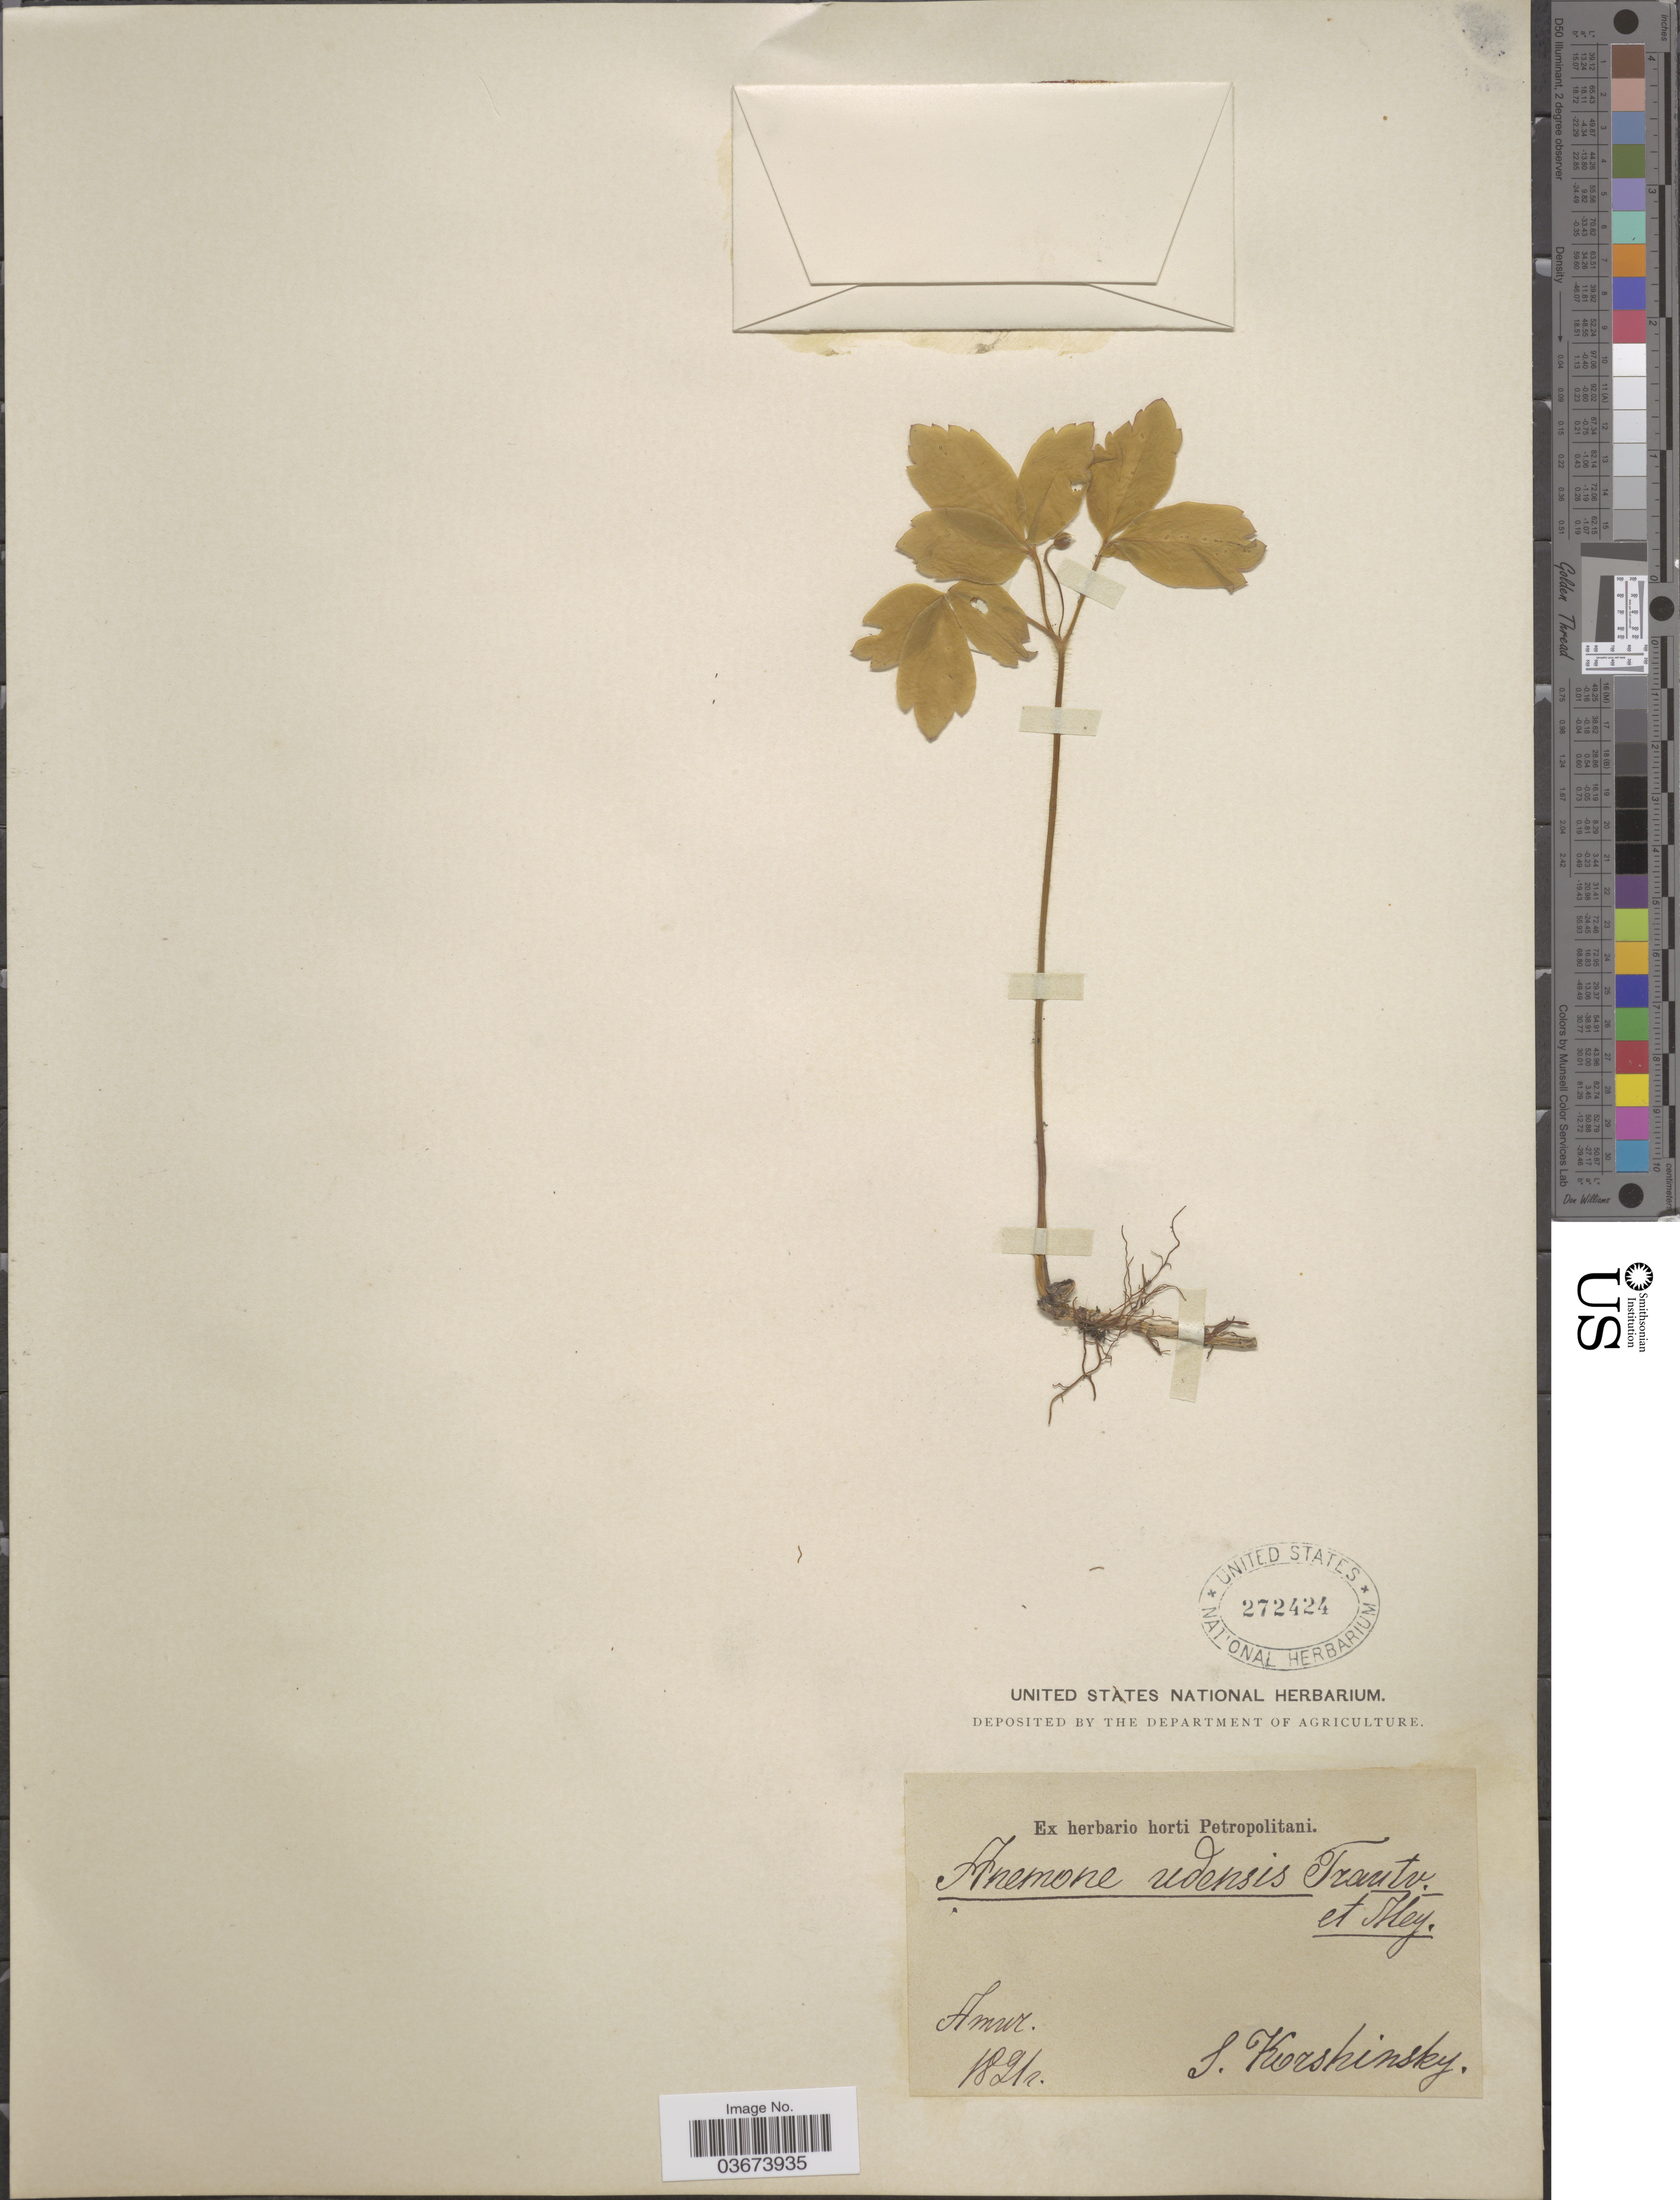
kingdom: Plantae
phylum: Tracheophyta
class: Magnoliopsida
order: Ranunculales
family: Ranunculaceae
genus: Anemone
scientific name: Anemone udensis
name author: Trautv. & C.A. Mey.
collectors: S. I. Korshinsky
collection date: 1821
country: Russian Federation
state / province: Amur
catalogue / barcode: US 272424